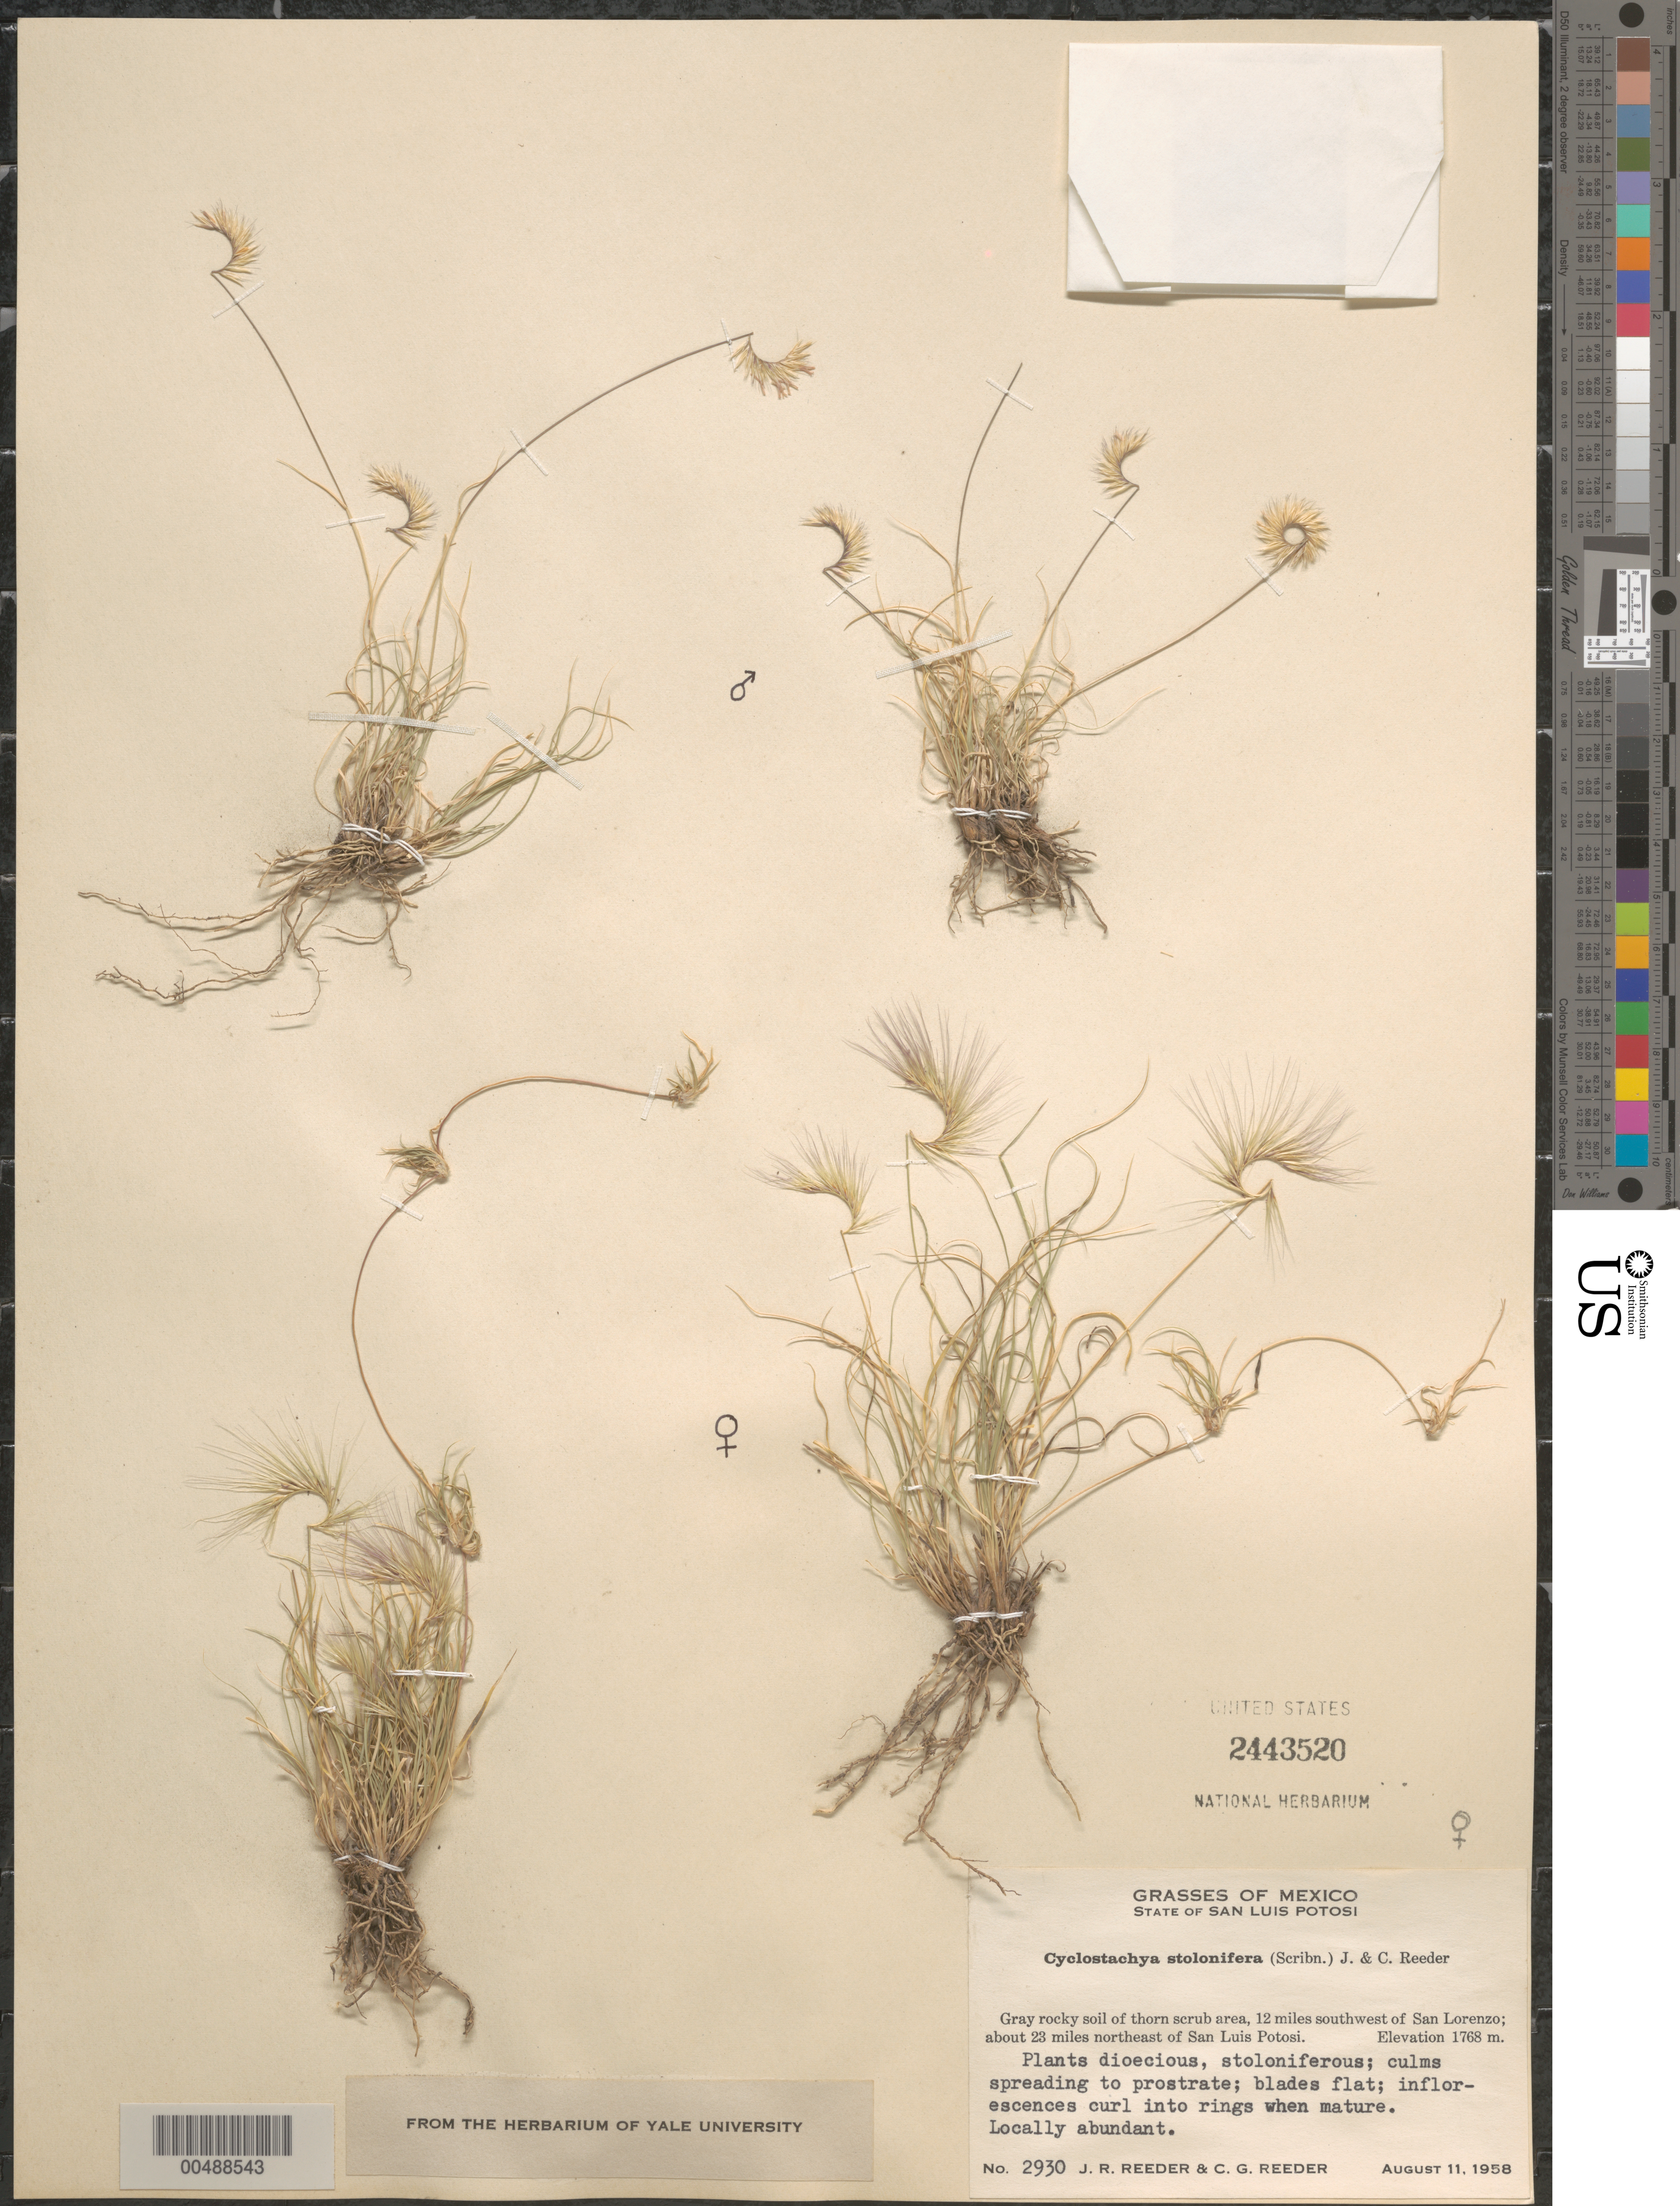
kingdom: Plantae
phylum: Tracheophyta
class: Liliopsida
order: Poales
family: Poaceae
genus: Cyclostachya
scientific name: Cyclostachya stolonifera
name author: (Scribn.) Reeder & C. Reeder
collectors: J. R. Reeder & C. G. Reeder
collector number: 2930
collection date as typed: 11 Aug 1958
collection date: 1958-08-11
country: Mexico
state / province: San Luis Potosi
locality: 12 mi SW of San Lorenzo, about 23 mi NE of San Luis Potosi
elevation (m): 1768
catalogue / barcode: US 2443520